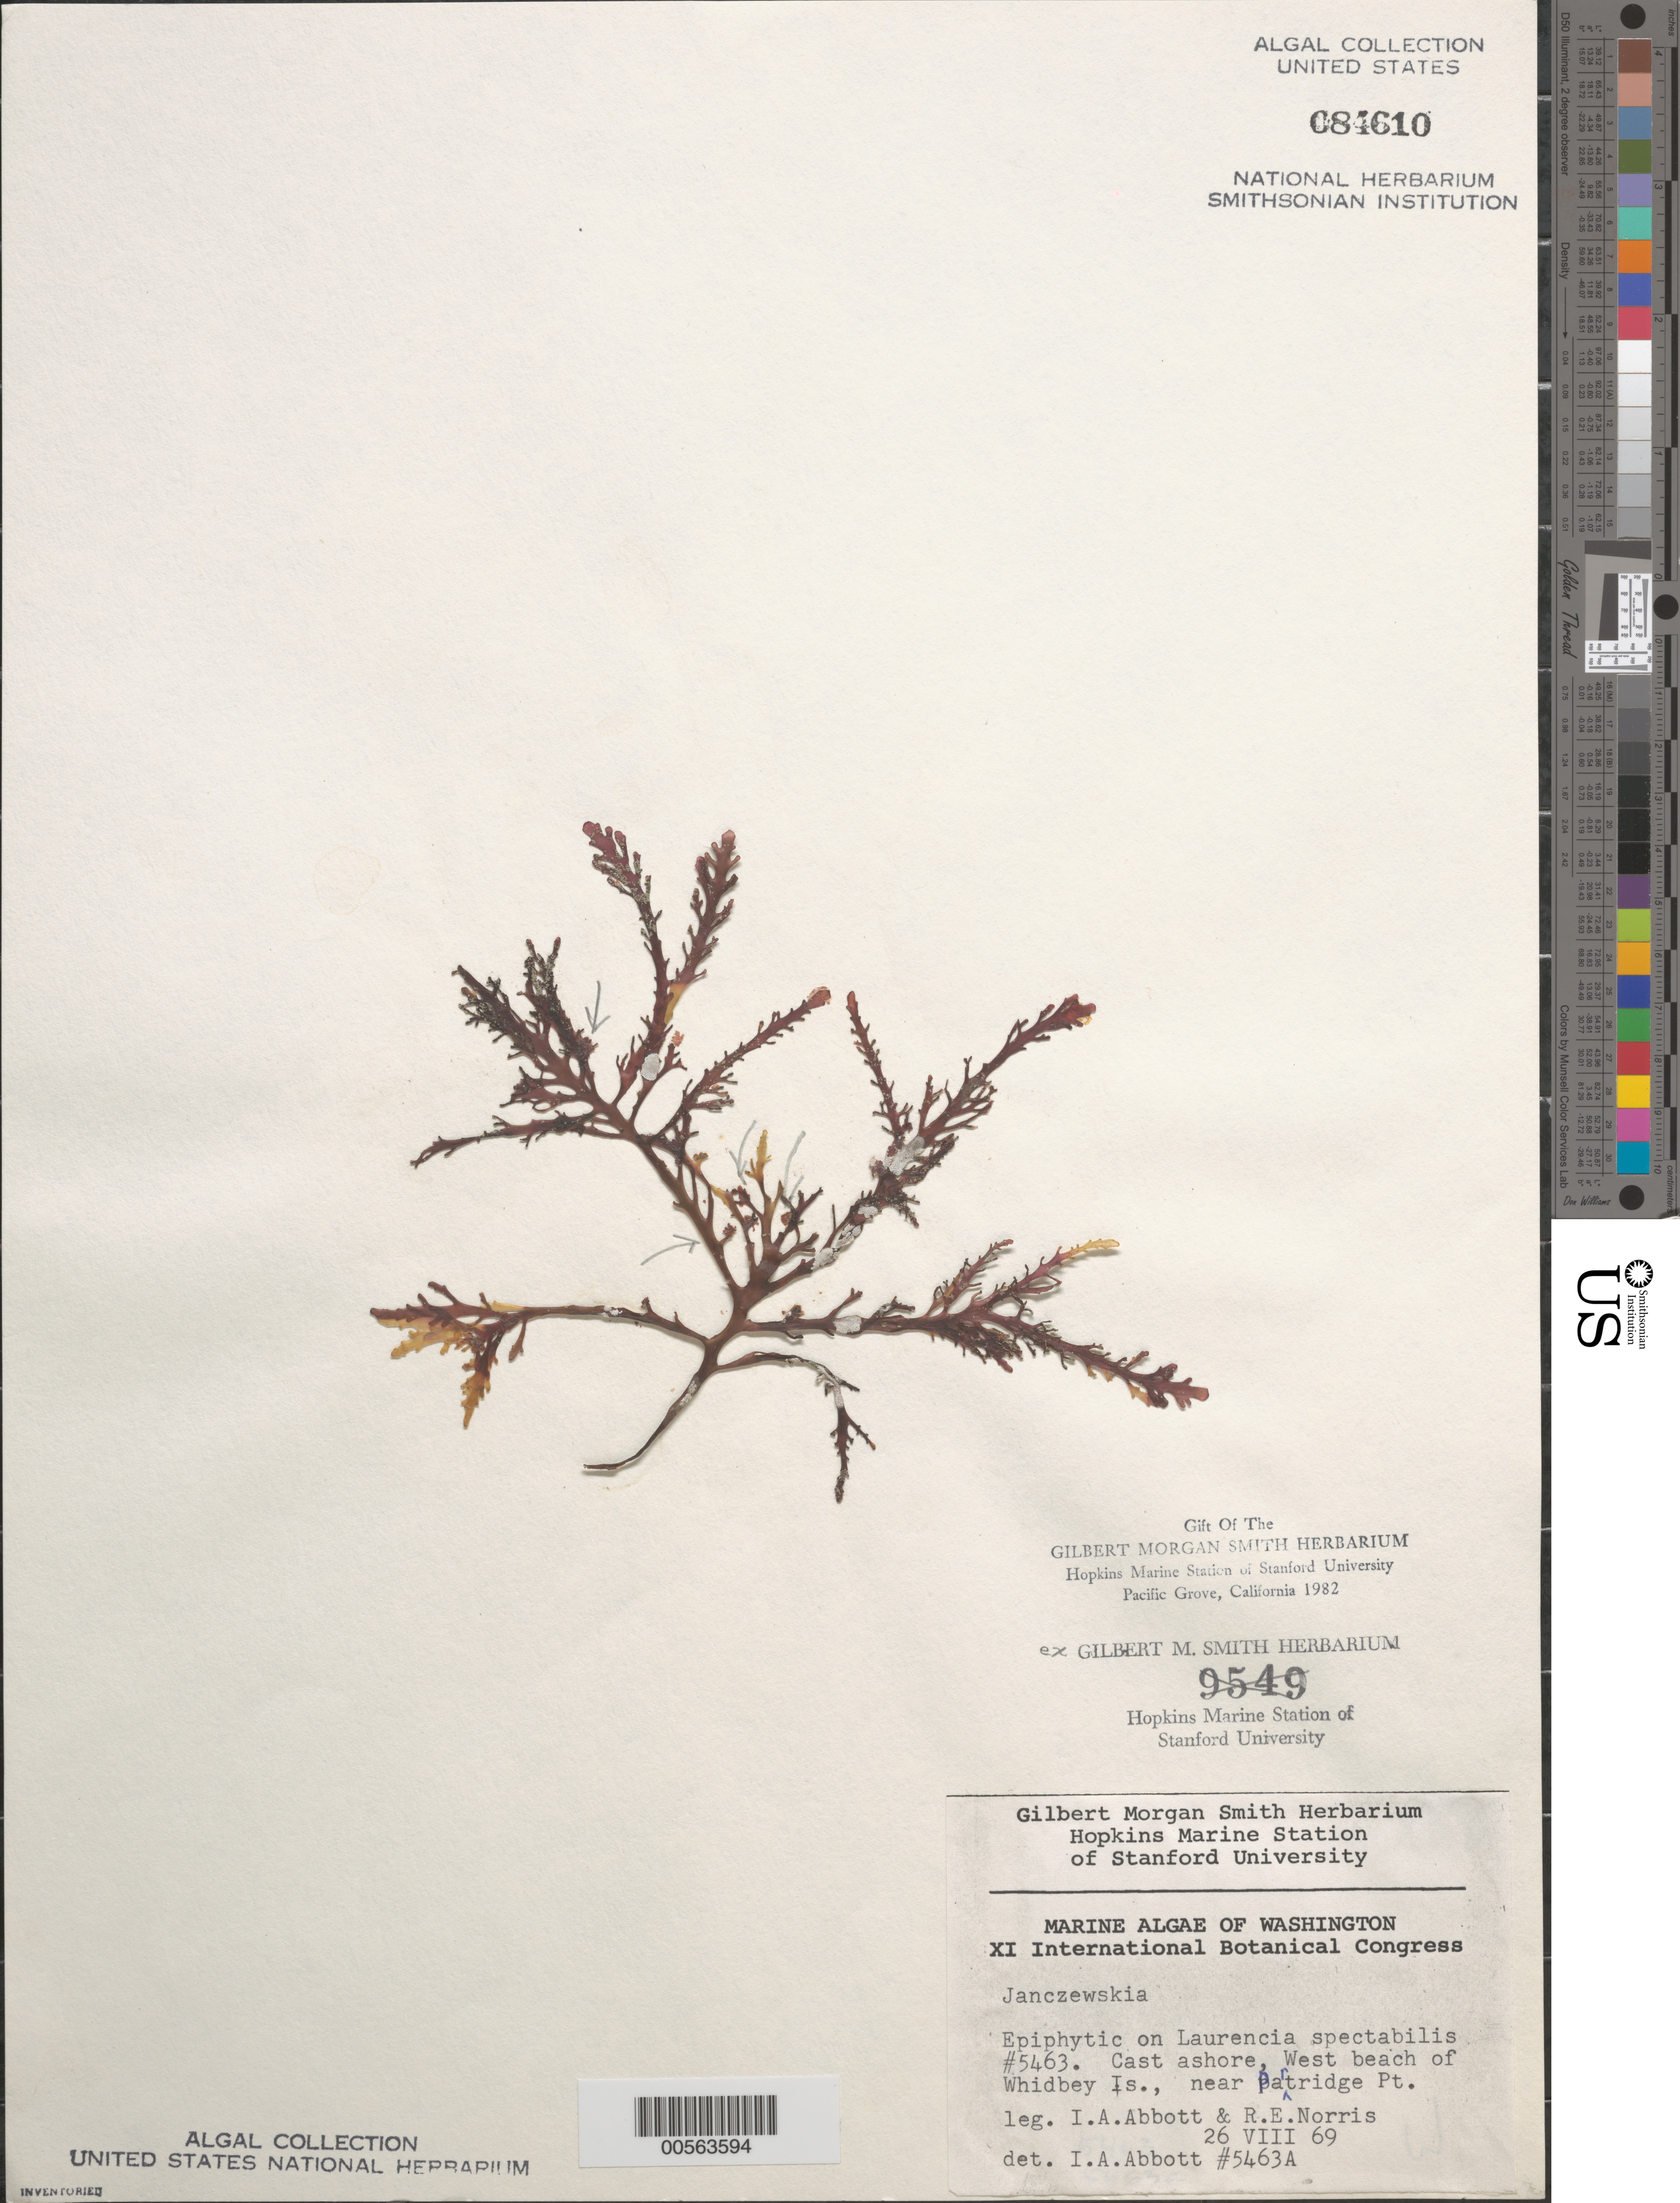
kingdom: Plantae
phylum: Rhodophyta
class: Florideophyceae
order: Ceramiales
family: Rhodomelaceae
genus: Janczewskia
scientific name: Janczewskia sp.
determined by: Abbott, Isabella A.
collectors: I. A. Abbott & R. E. Norris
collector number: IAA 5463a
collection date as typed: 26 Aug 1969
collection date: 1969-08-26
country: United States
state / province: Washington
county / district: Island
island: Whidbey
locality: West Beach near Partridge Point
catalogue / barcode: US 84610